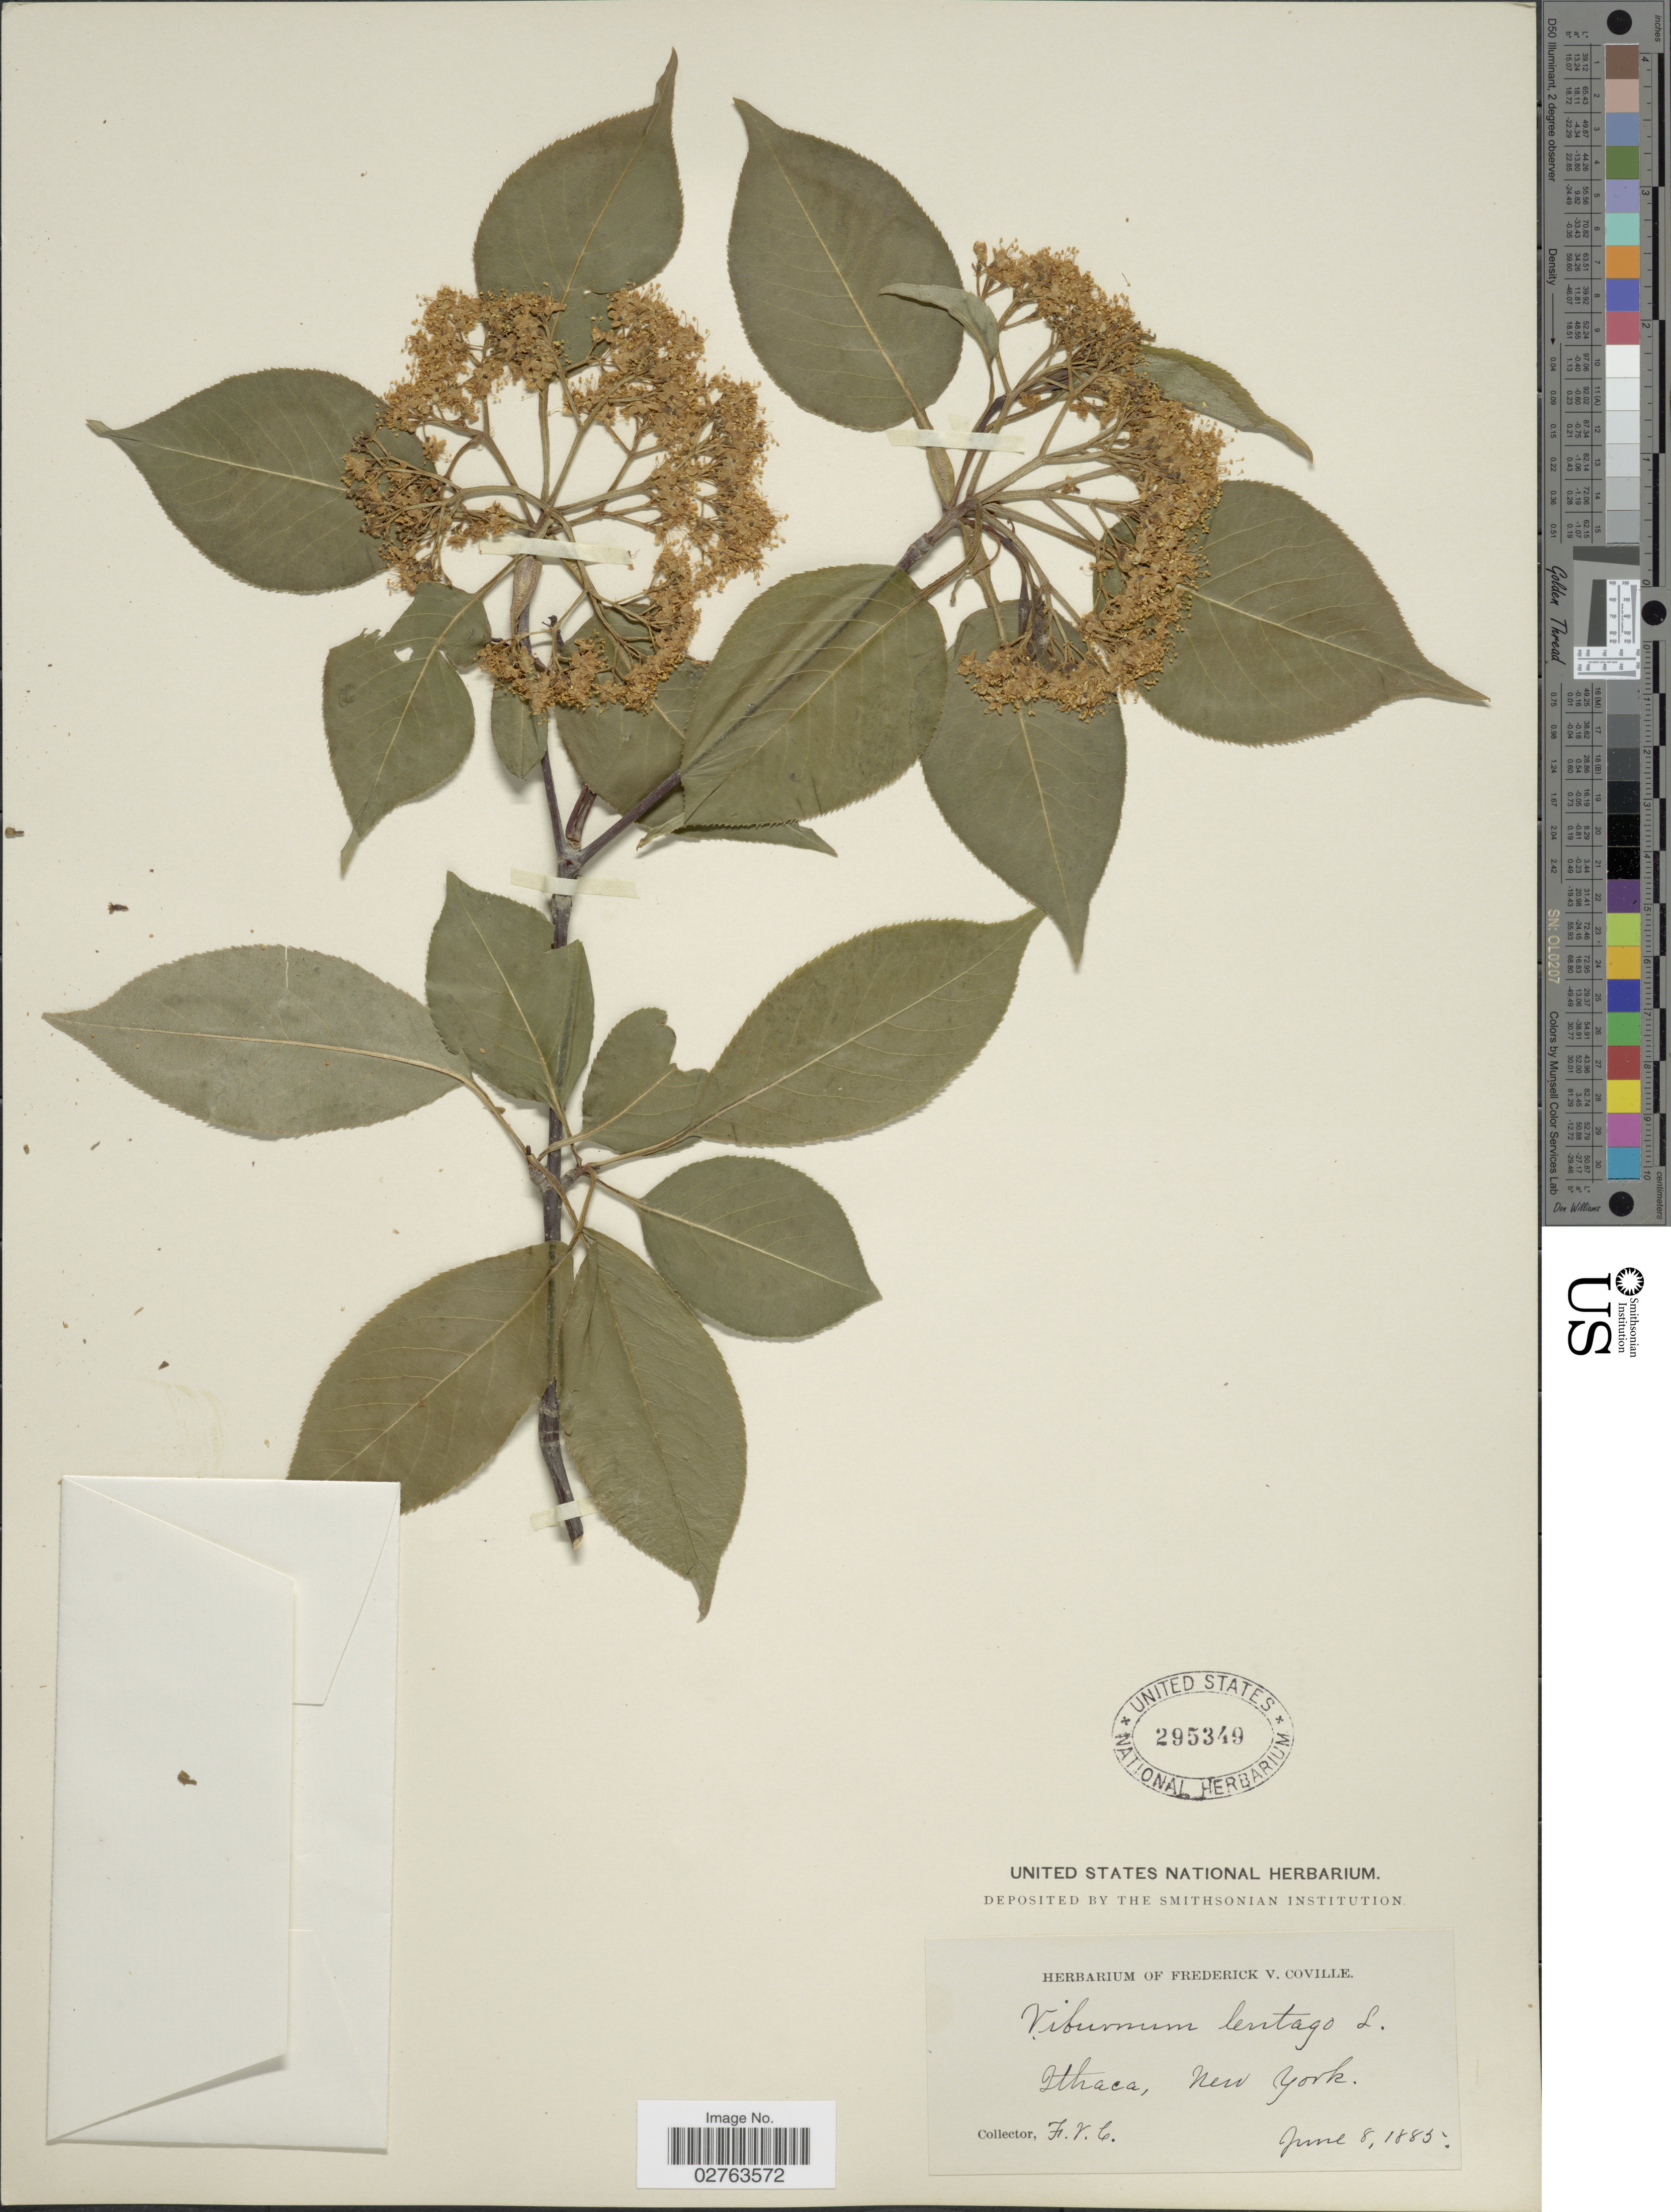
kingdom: Plantae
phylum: Tracheophyta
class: Magnoliopsida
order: Dipsacales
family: Viburnaceae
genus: Viburnum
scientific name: Viburnum lentago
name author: L.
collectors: F. V. Coville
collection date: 1885-06-08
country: United States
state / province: New York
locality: Ithaca.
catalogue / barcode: US 295349